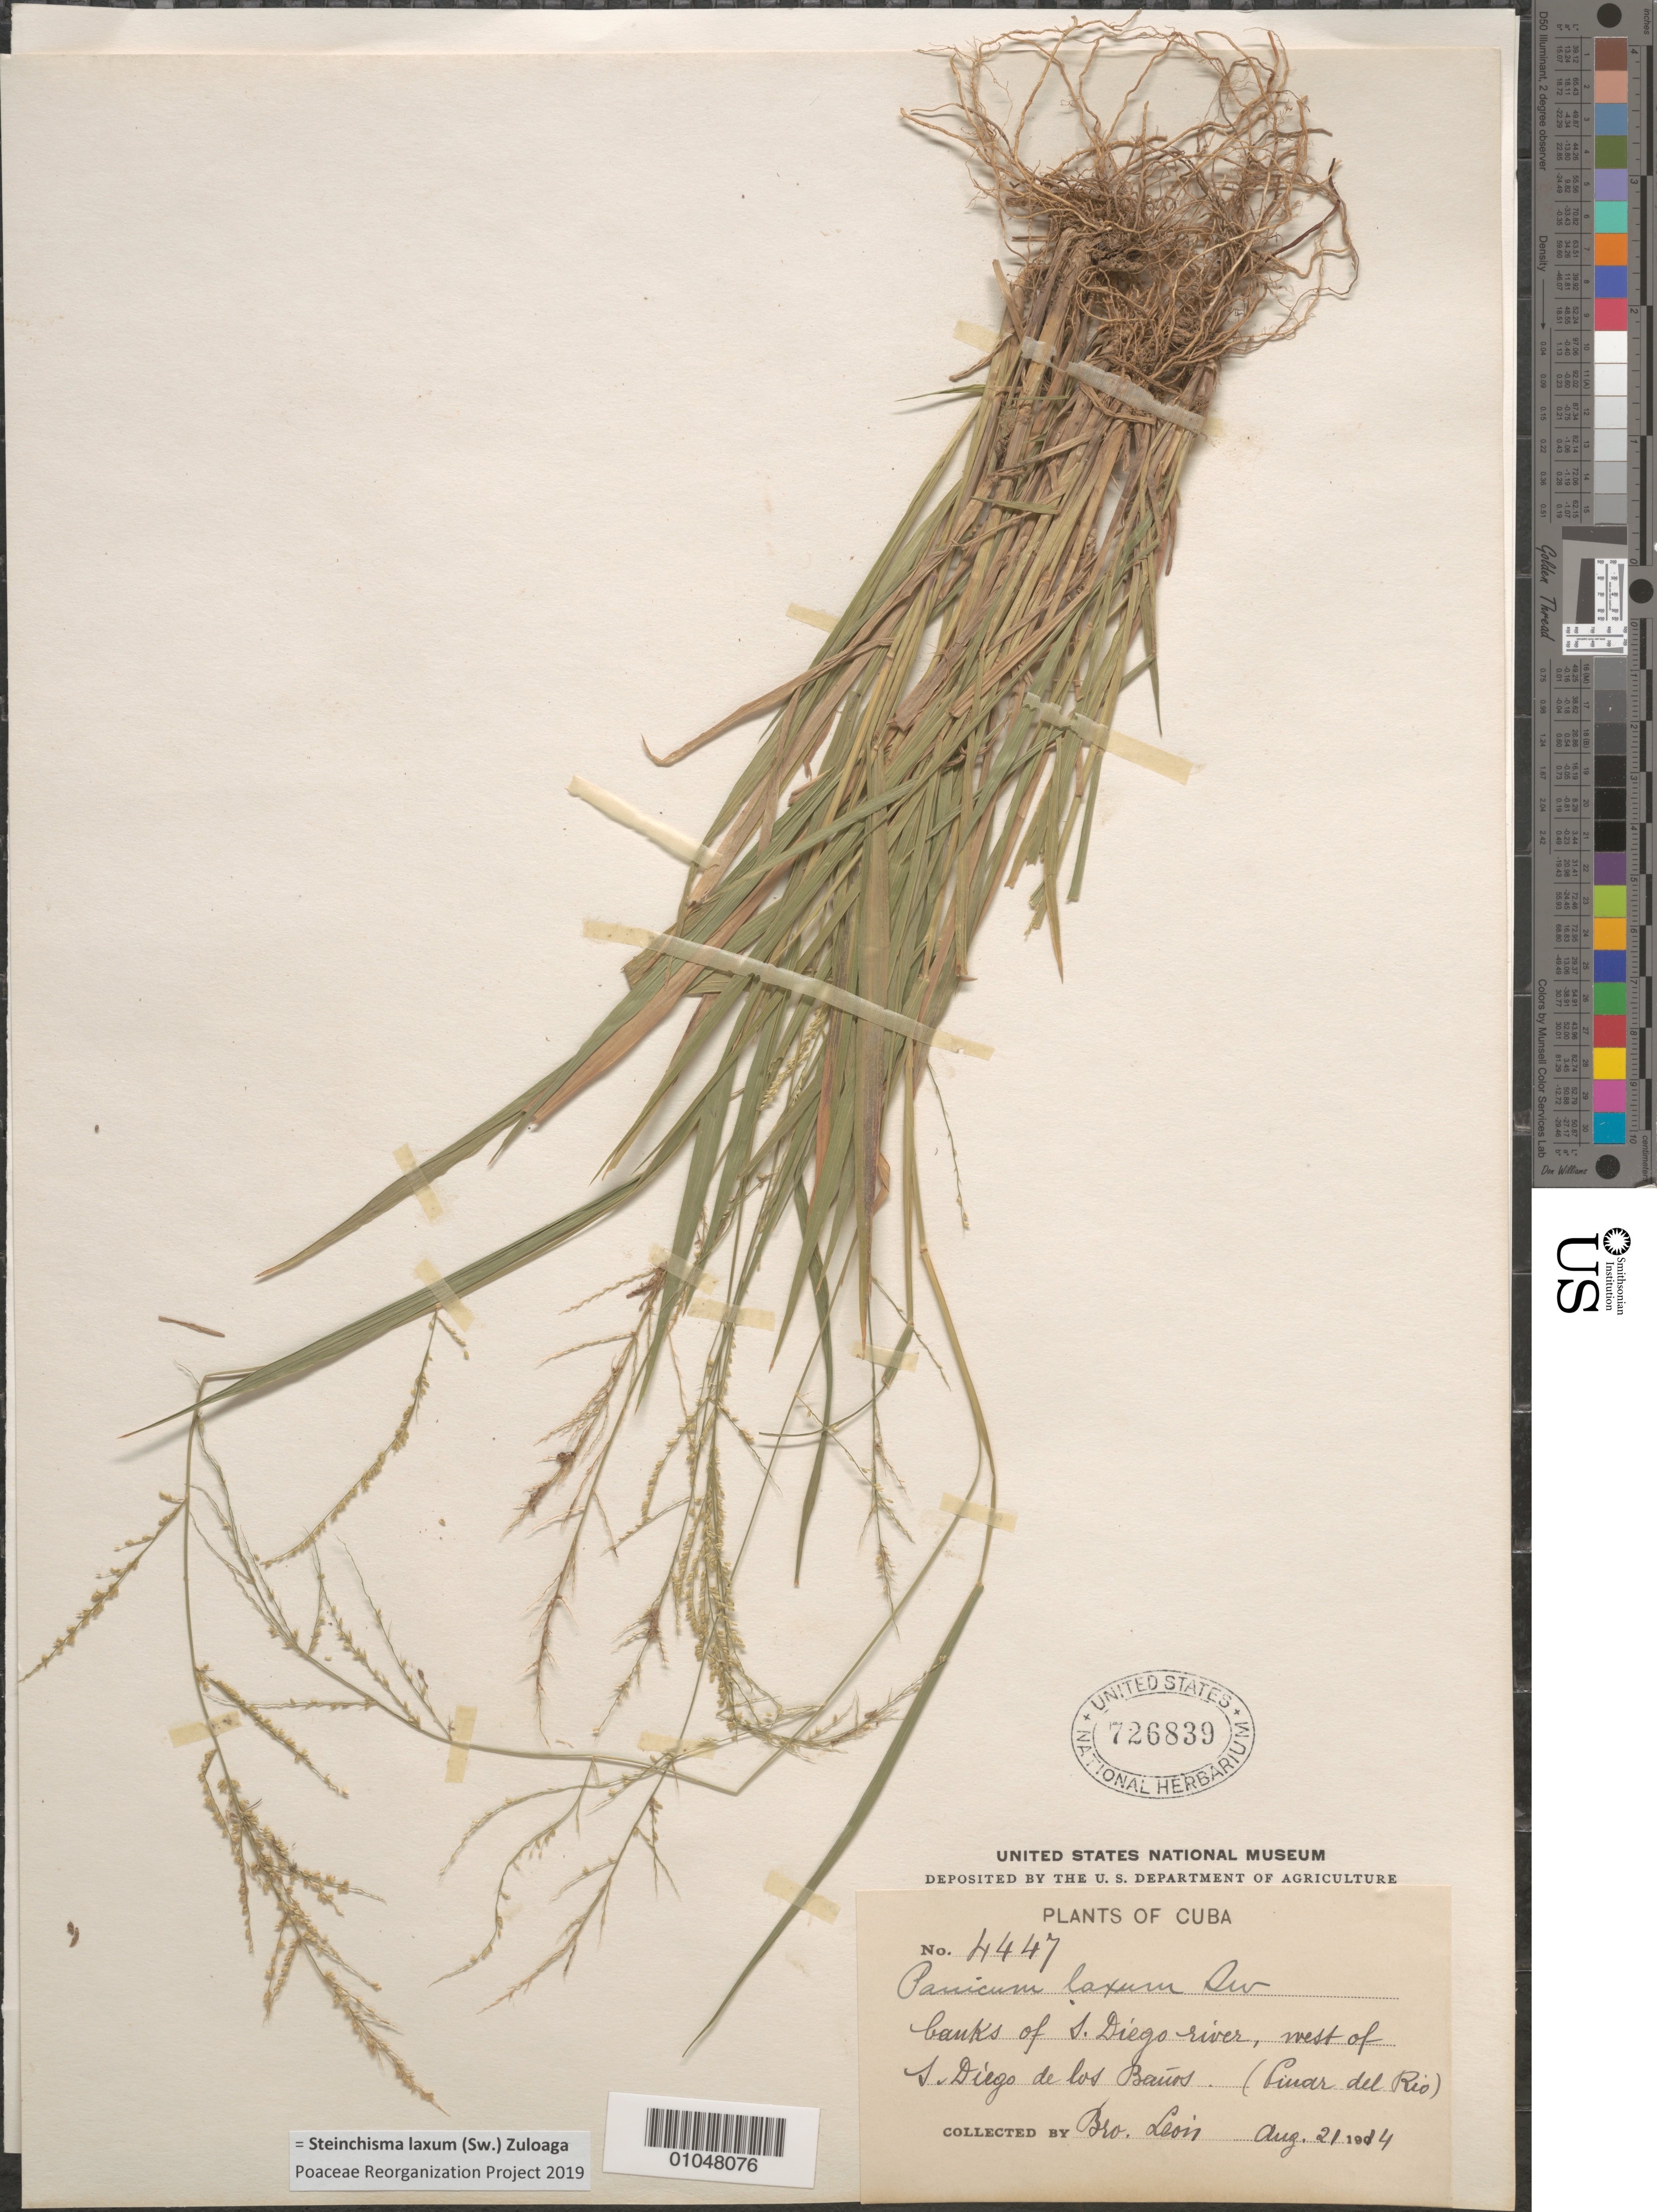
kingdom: Plantae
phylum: Tracheophyta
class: Liliopsida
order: Poales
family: Poaceae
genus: Panicum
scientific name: Panicum laxum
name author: Sw.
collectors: Bro. León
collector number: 4447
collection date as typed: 21 Aug 1914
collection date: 1914-08-21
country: Cuba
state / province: Pinar del Rio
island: Cuba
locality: Banks of San Diego river, W of San Diego de los Banos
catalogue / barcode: US 726839